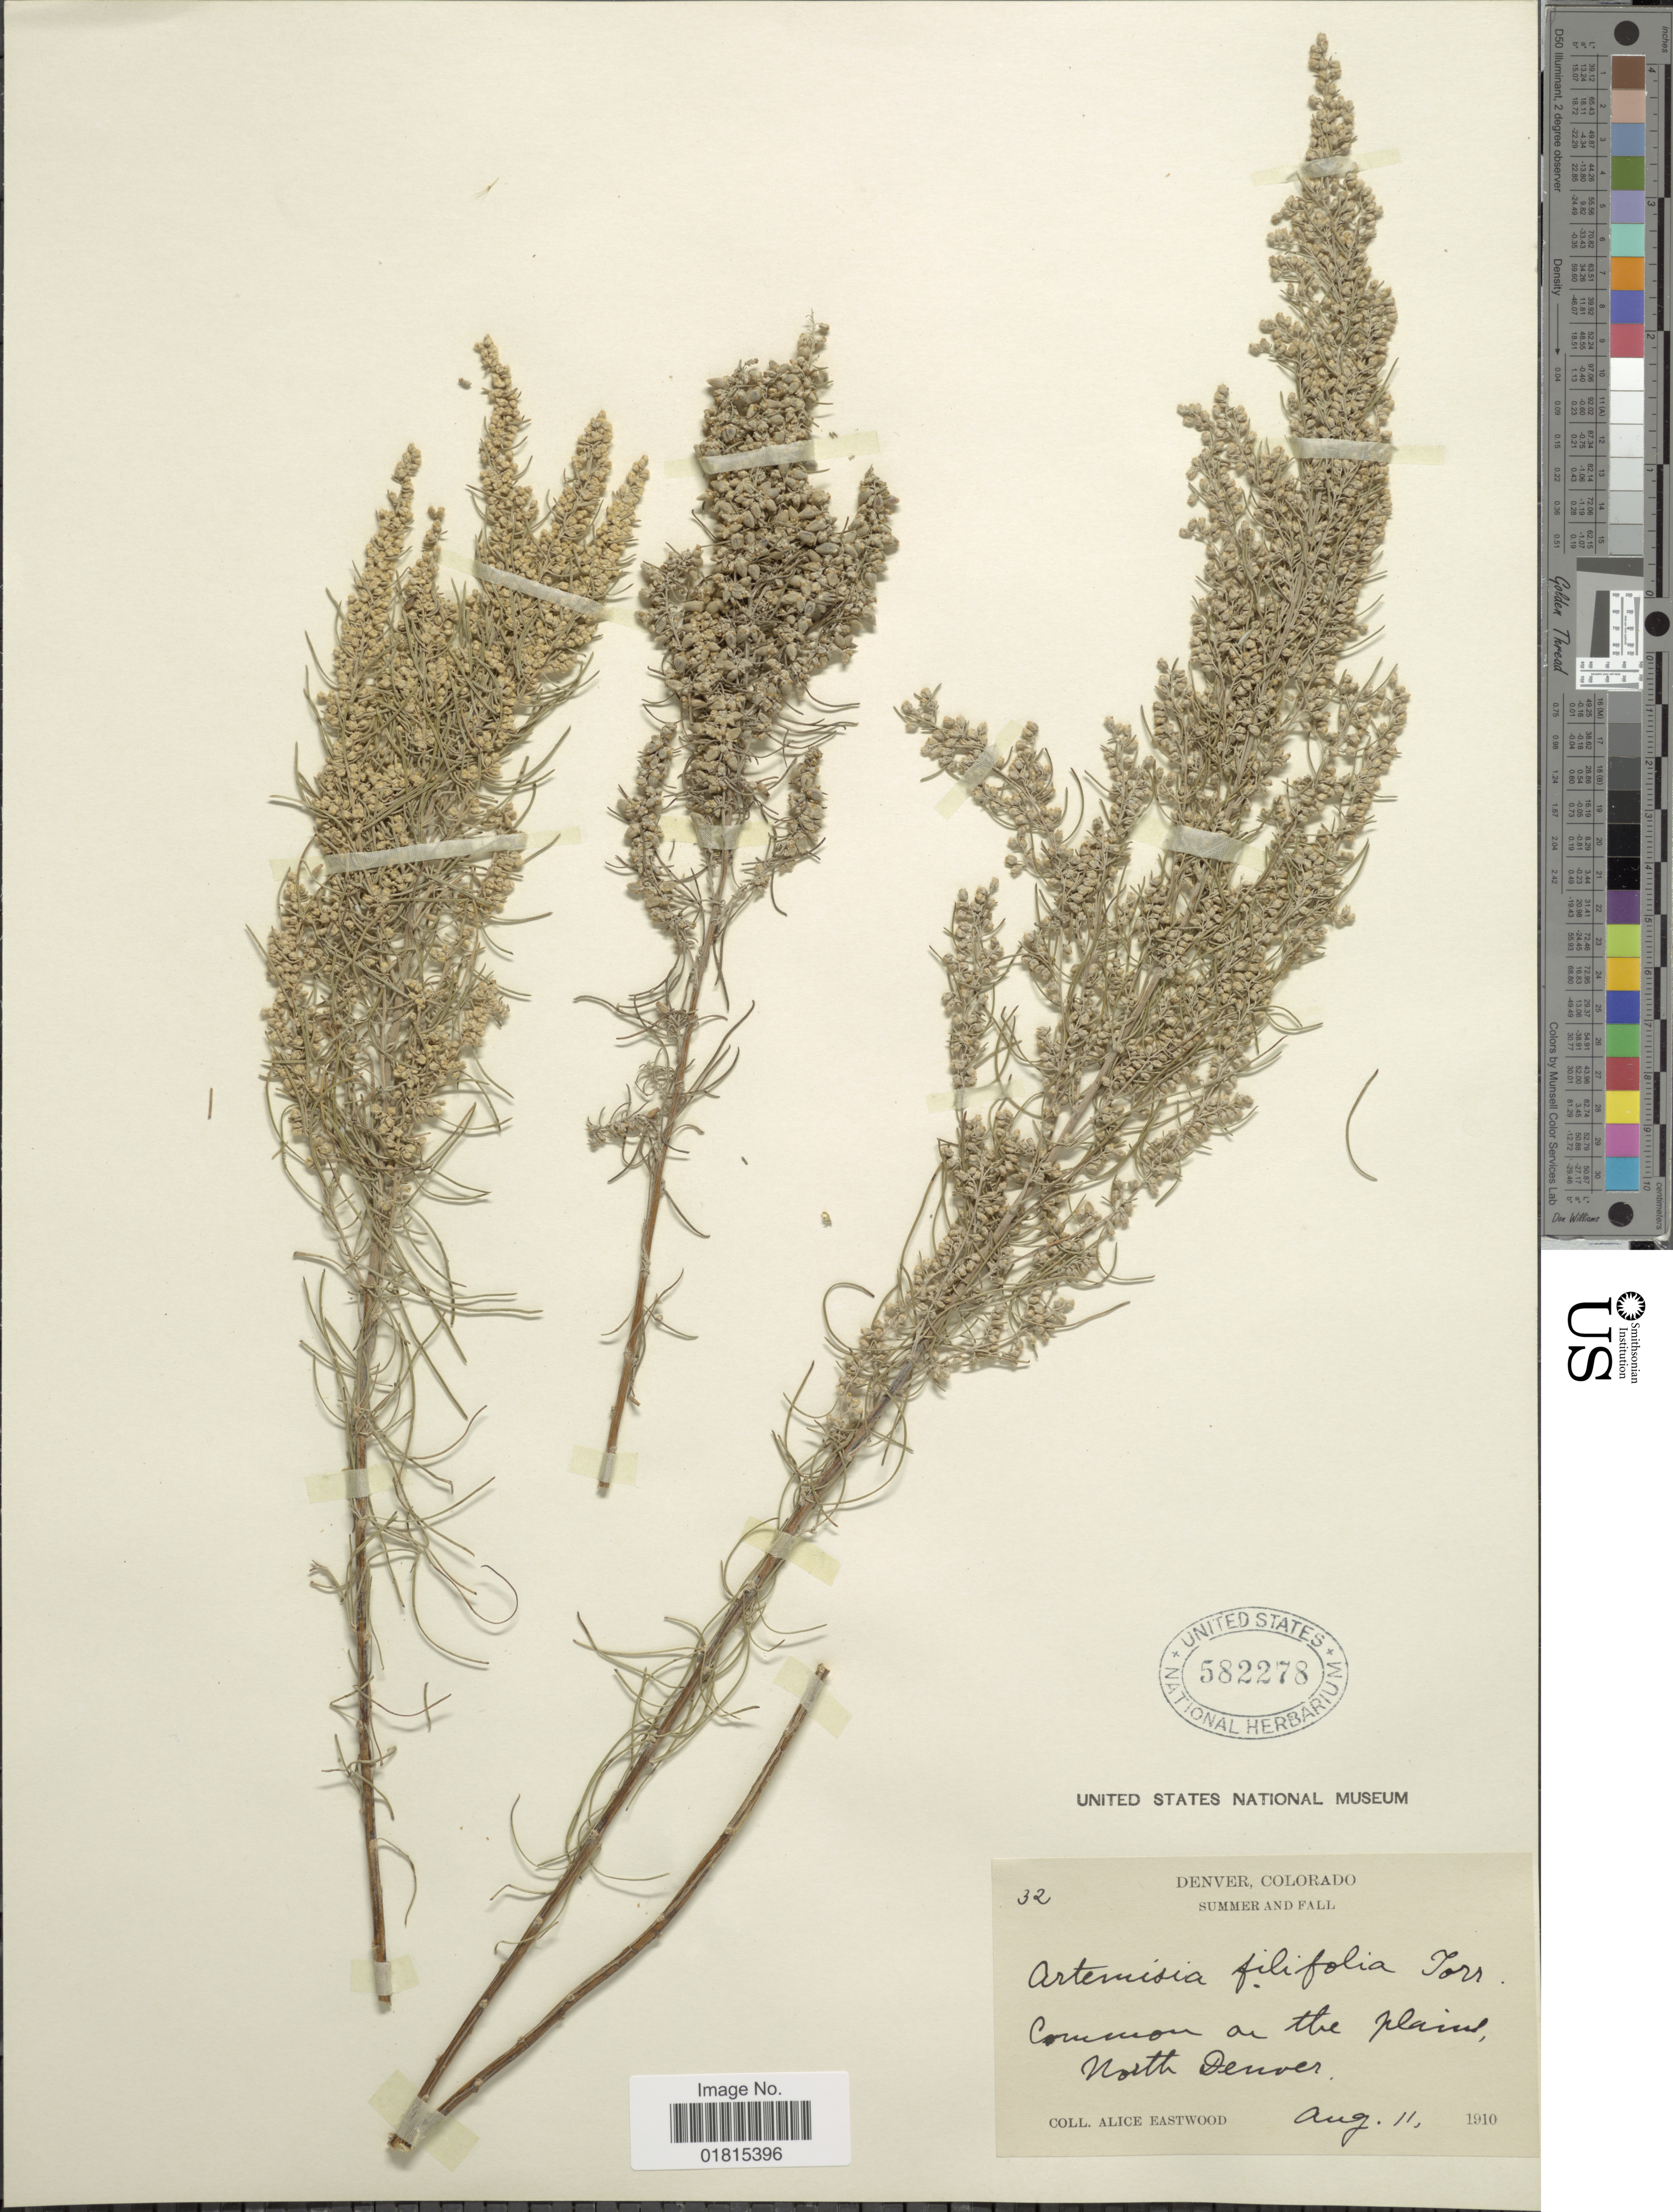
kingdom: Plantae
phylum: Tracheophyta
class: Magnoliopsida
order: Asterales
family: Asteraceae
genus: Artemisia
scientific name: Artemisia filifolia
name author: Torr.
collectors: A. Eastwood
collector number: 32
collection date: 1910-08-11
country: United States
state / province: Colorado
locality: Denver, Colorado. Summer and Fall. Common on the plains, North Denver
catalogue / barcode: US 582278